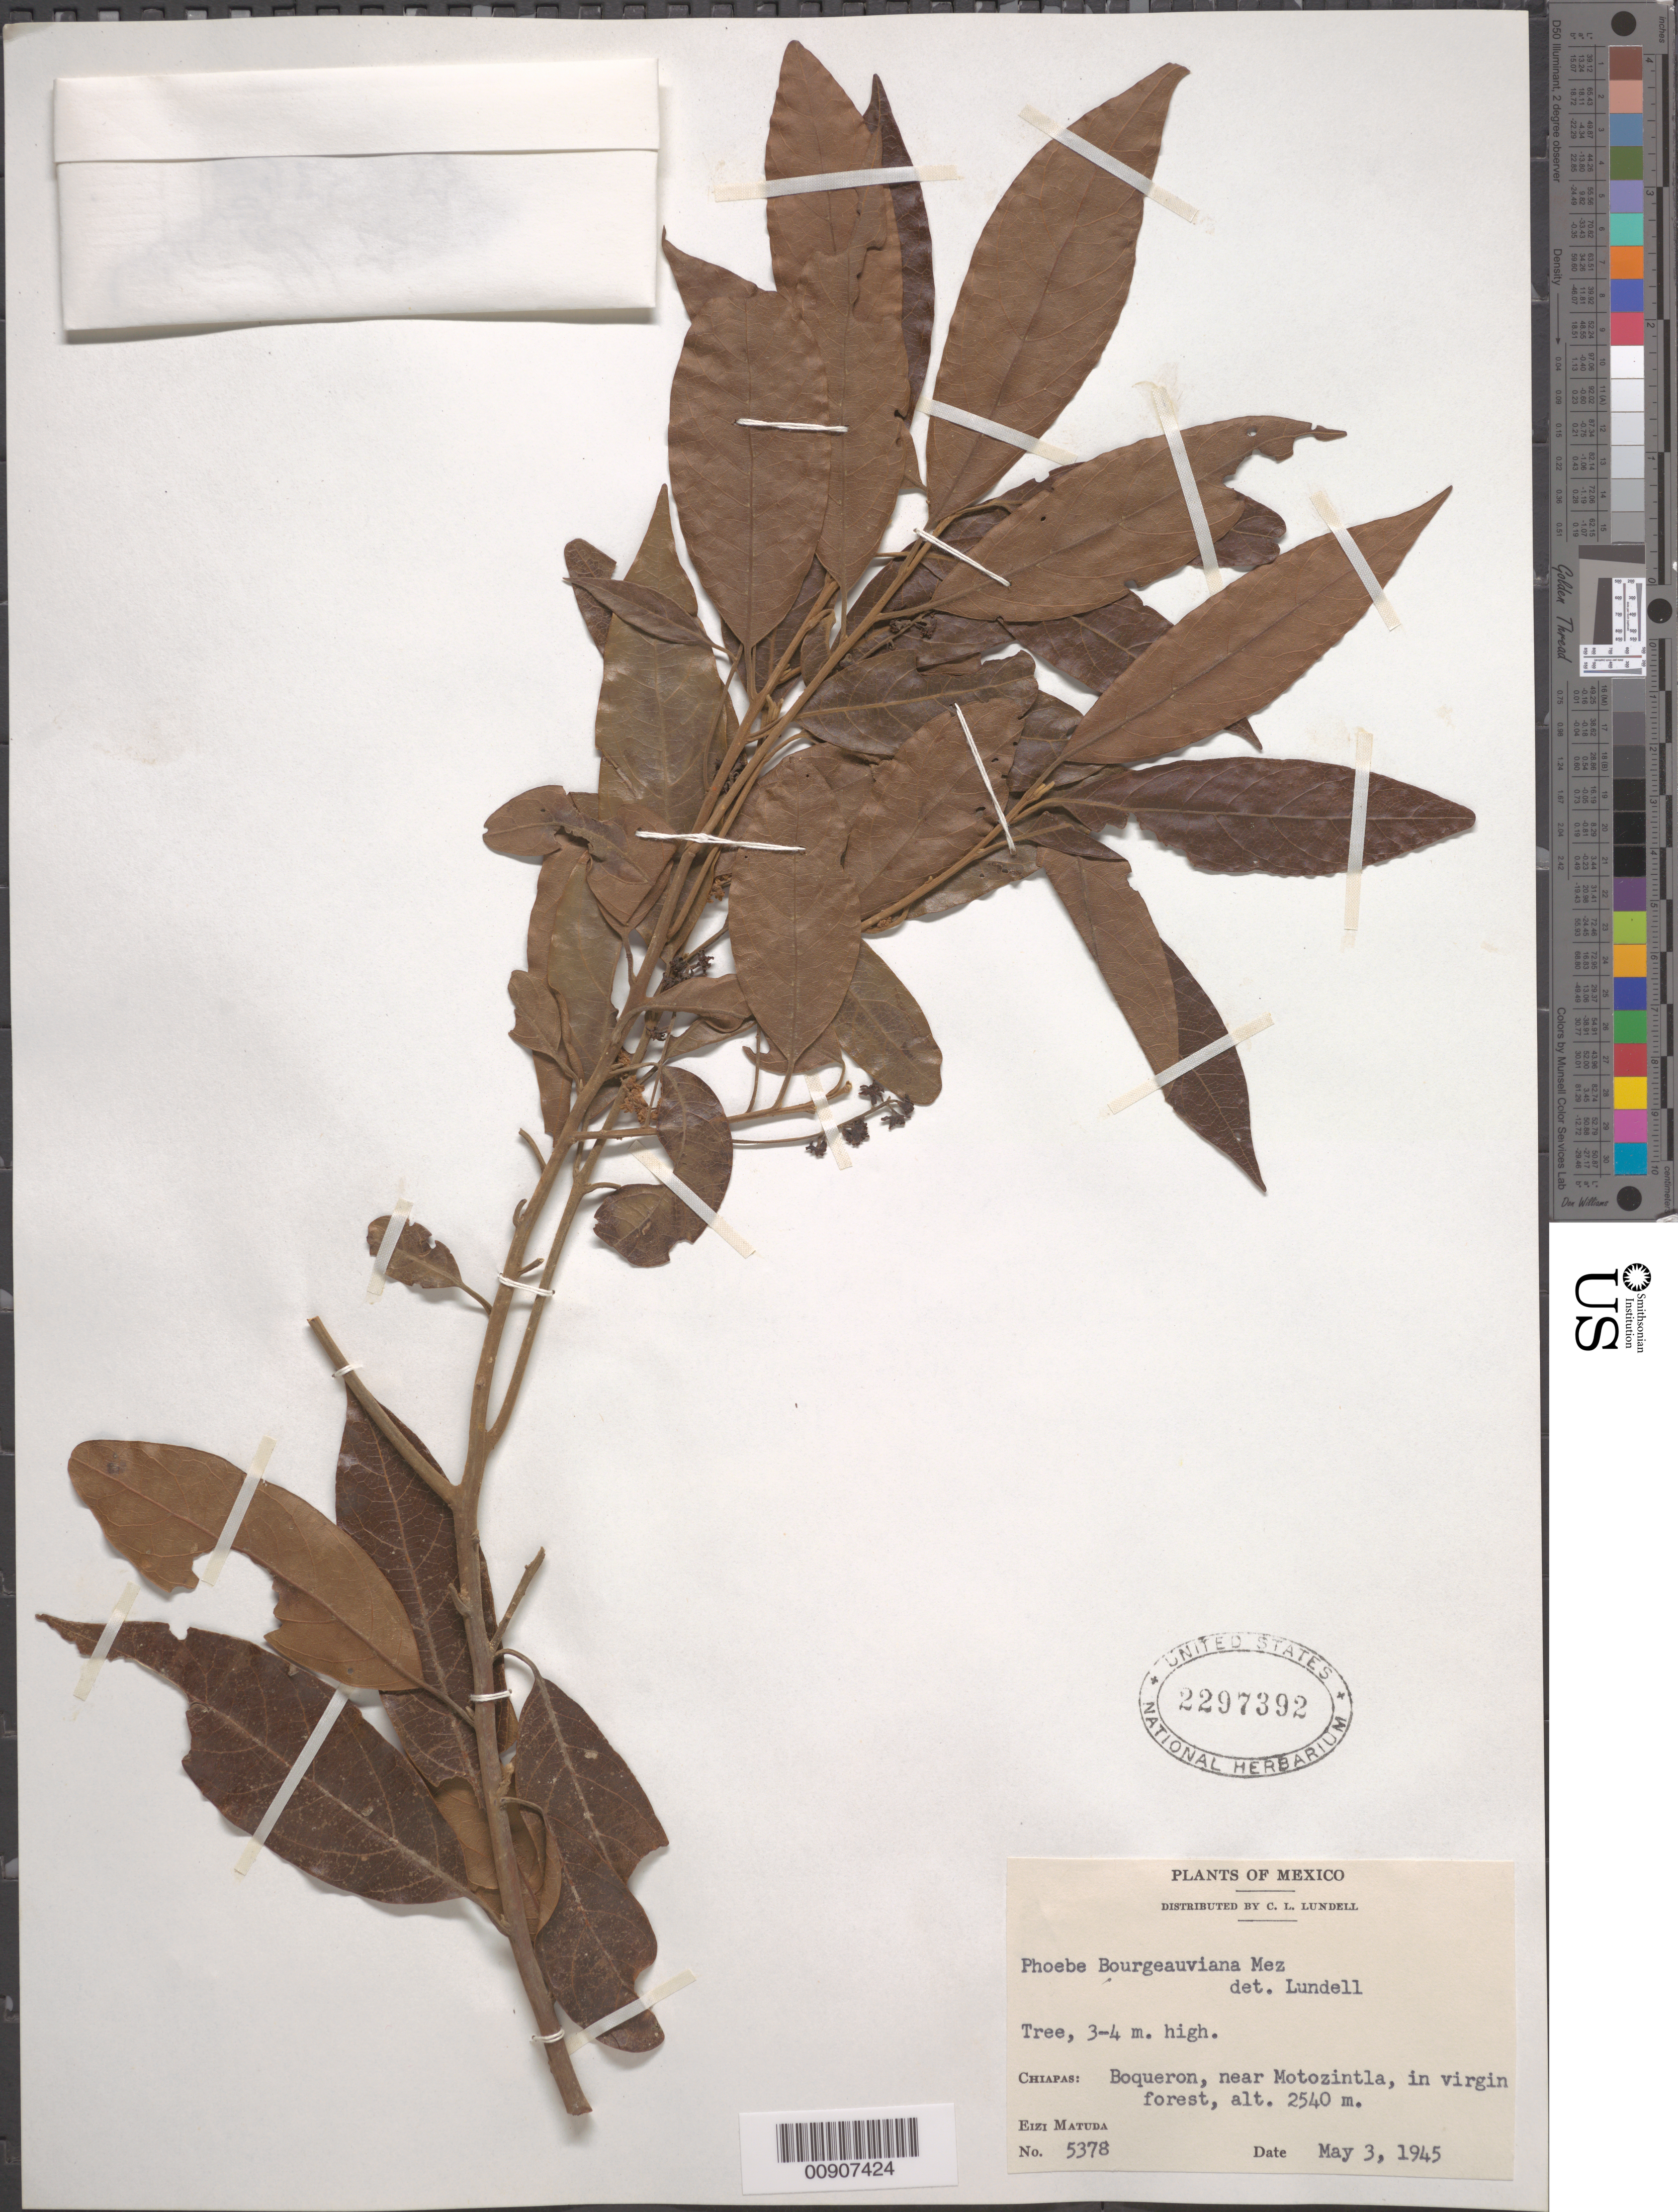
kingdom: Plantae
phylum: Tracheophyta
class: Magnoliopsida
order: Laurales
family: Lauraceae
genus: Phoebe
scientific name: Phoebe bourgeauviana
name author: Mez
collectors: E. Matuda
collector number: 5378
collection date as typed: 03 May 1945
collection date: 1945-05-03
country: Mexico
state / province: Chiapas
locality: Chiapas: Boqueron, near Motozintla.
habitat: In virgin forest.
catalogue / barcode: US 2297392